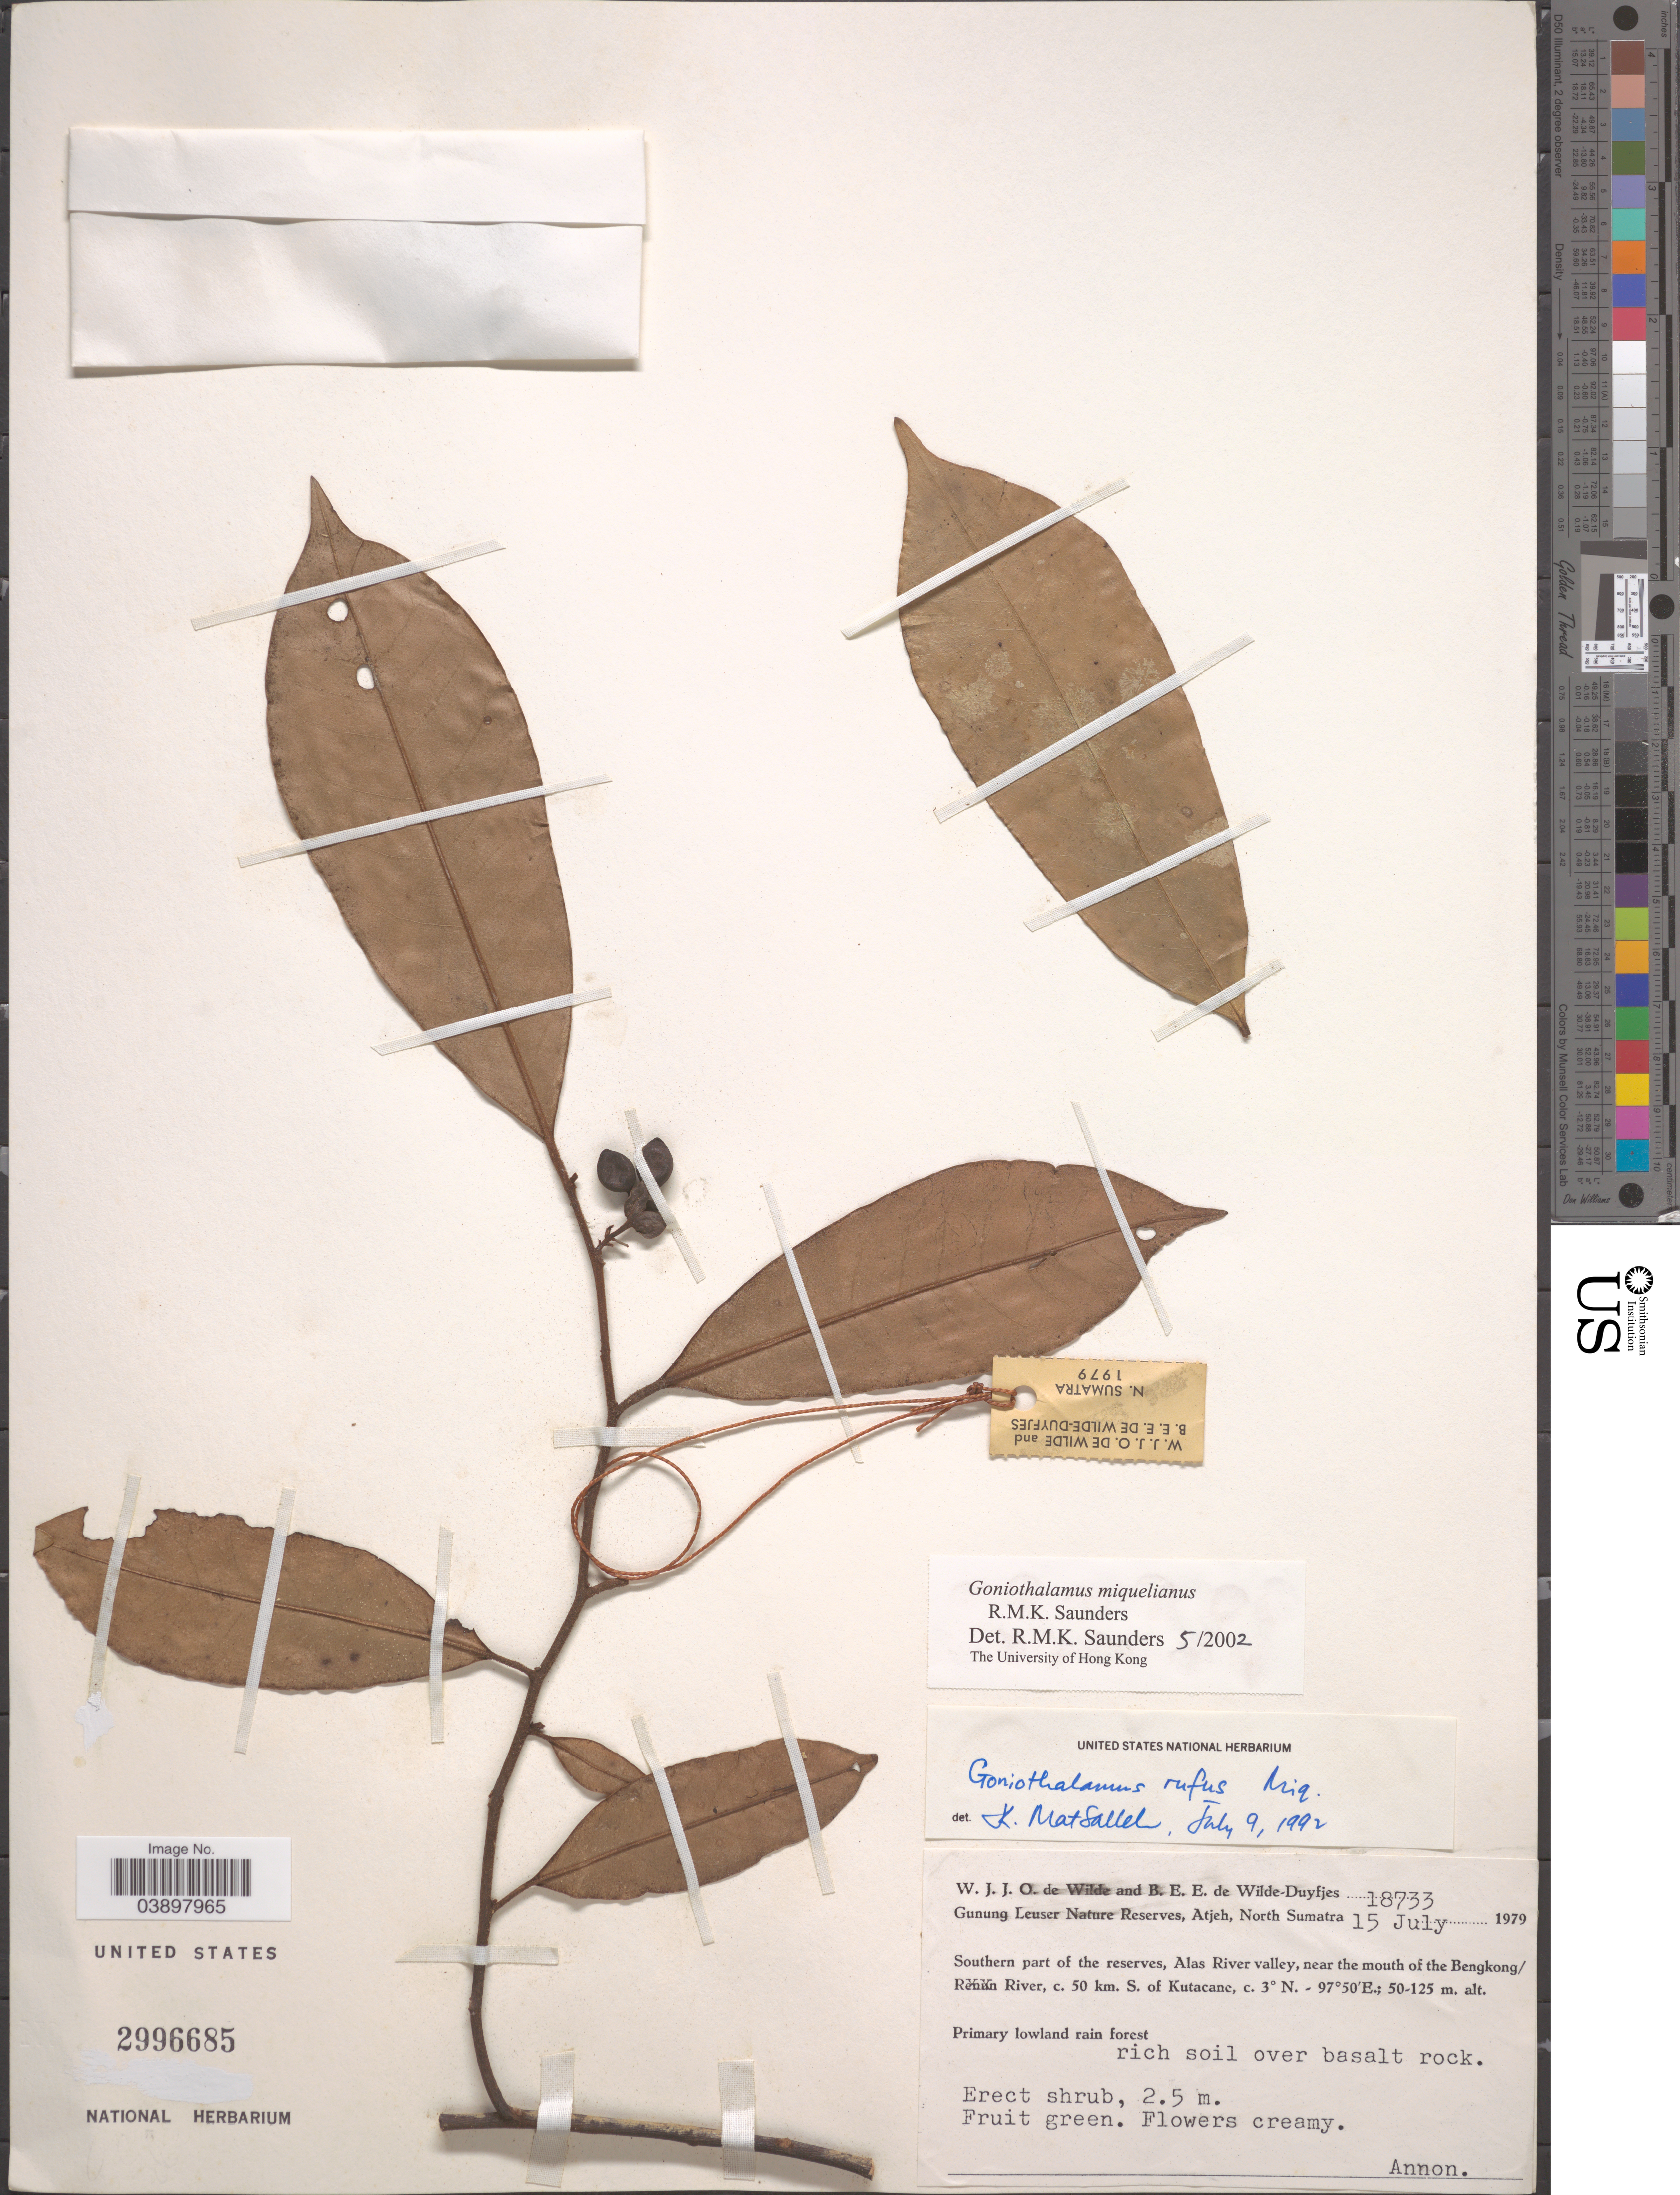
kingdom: Plantae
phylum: Tracheophyta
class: Magnoliopsida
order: Magnoliales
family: Annonaceae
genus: Goniothalamus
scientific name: Goniothalamus miquelianus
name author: R.M.K. Saunders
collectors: W. J. de Wilde & B. E. de Wilde-Duyfjes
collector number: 18733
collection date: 1979-07-15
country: Indonesia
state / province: Sumatra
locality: Gunung Leuser Nature Reserves, Atjeh, North Sumatra. Southern part of the reserves, Alas River valley, near the mouth of the Bengkong River, c. 50 km. S. of Kutacane.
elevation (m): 50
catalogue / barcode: US 2996685